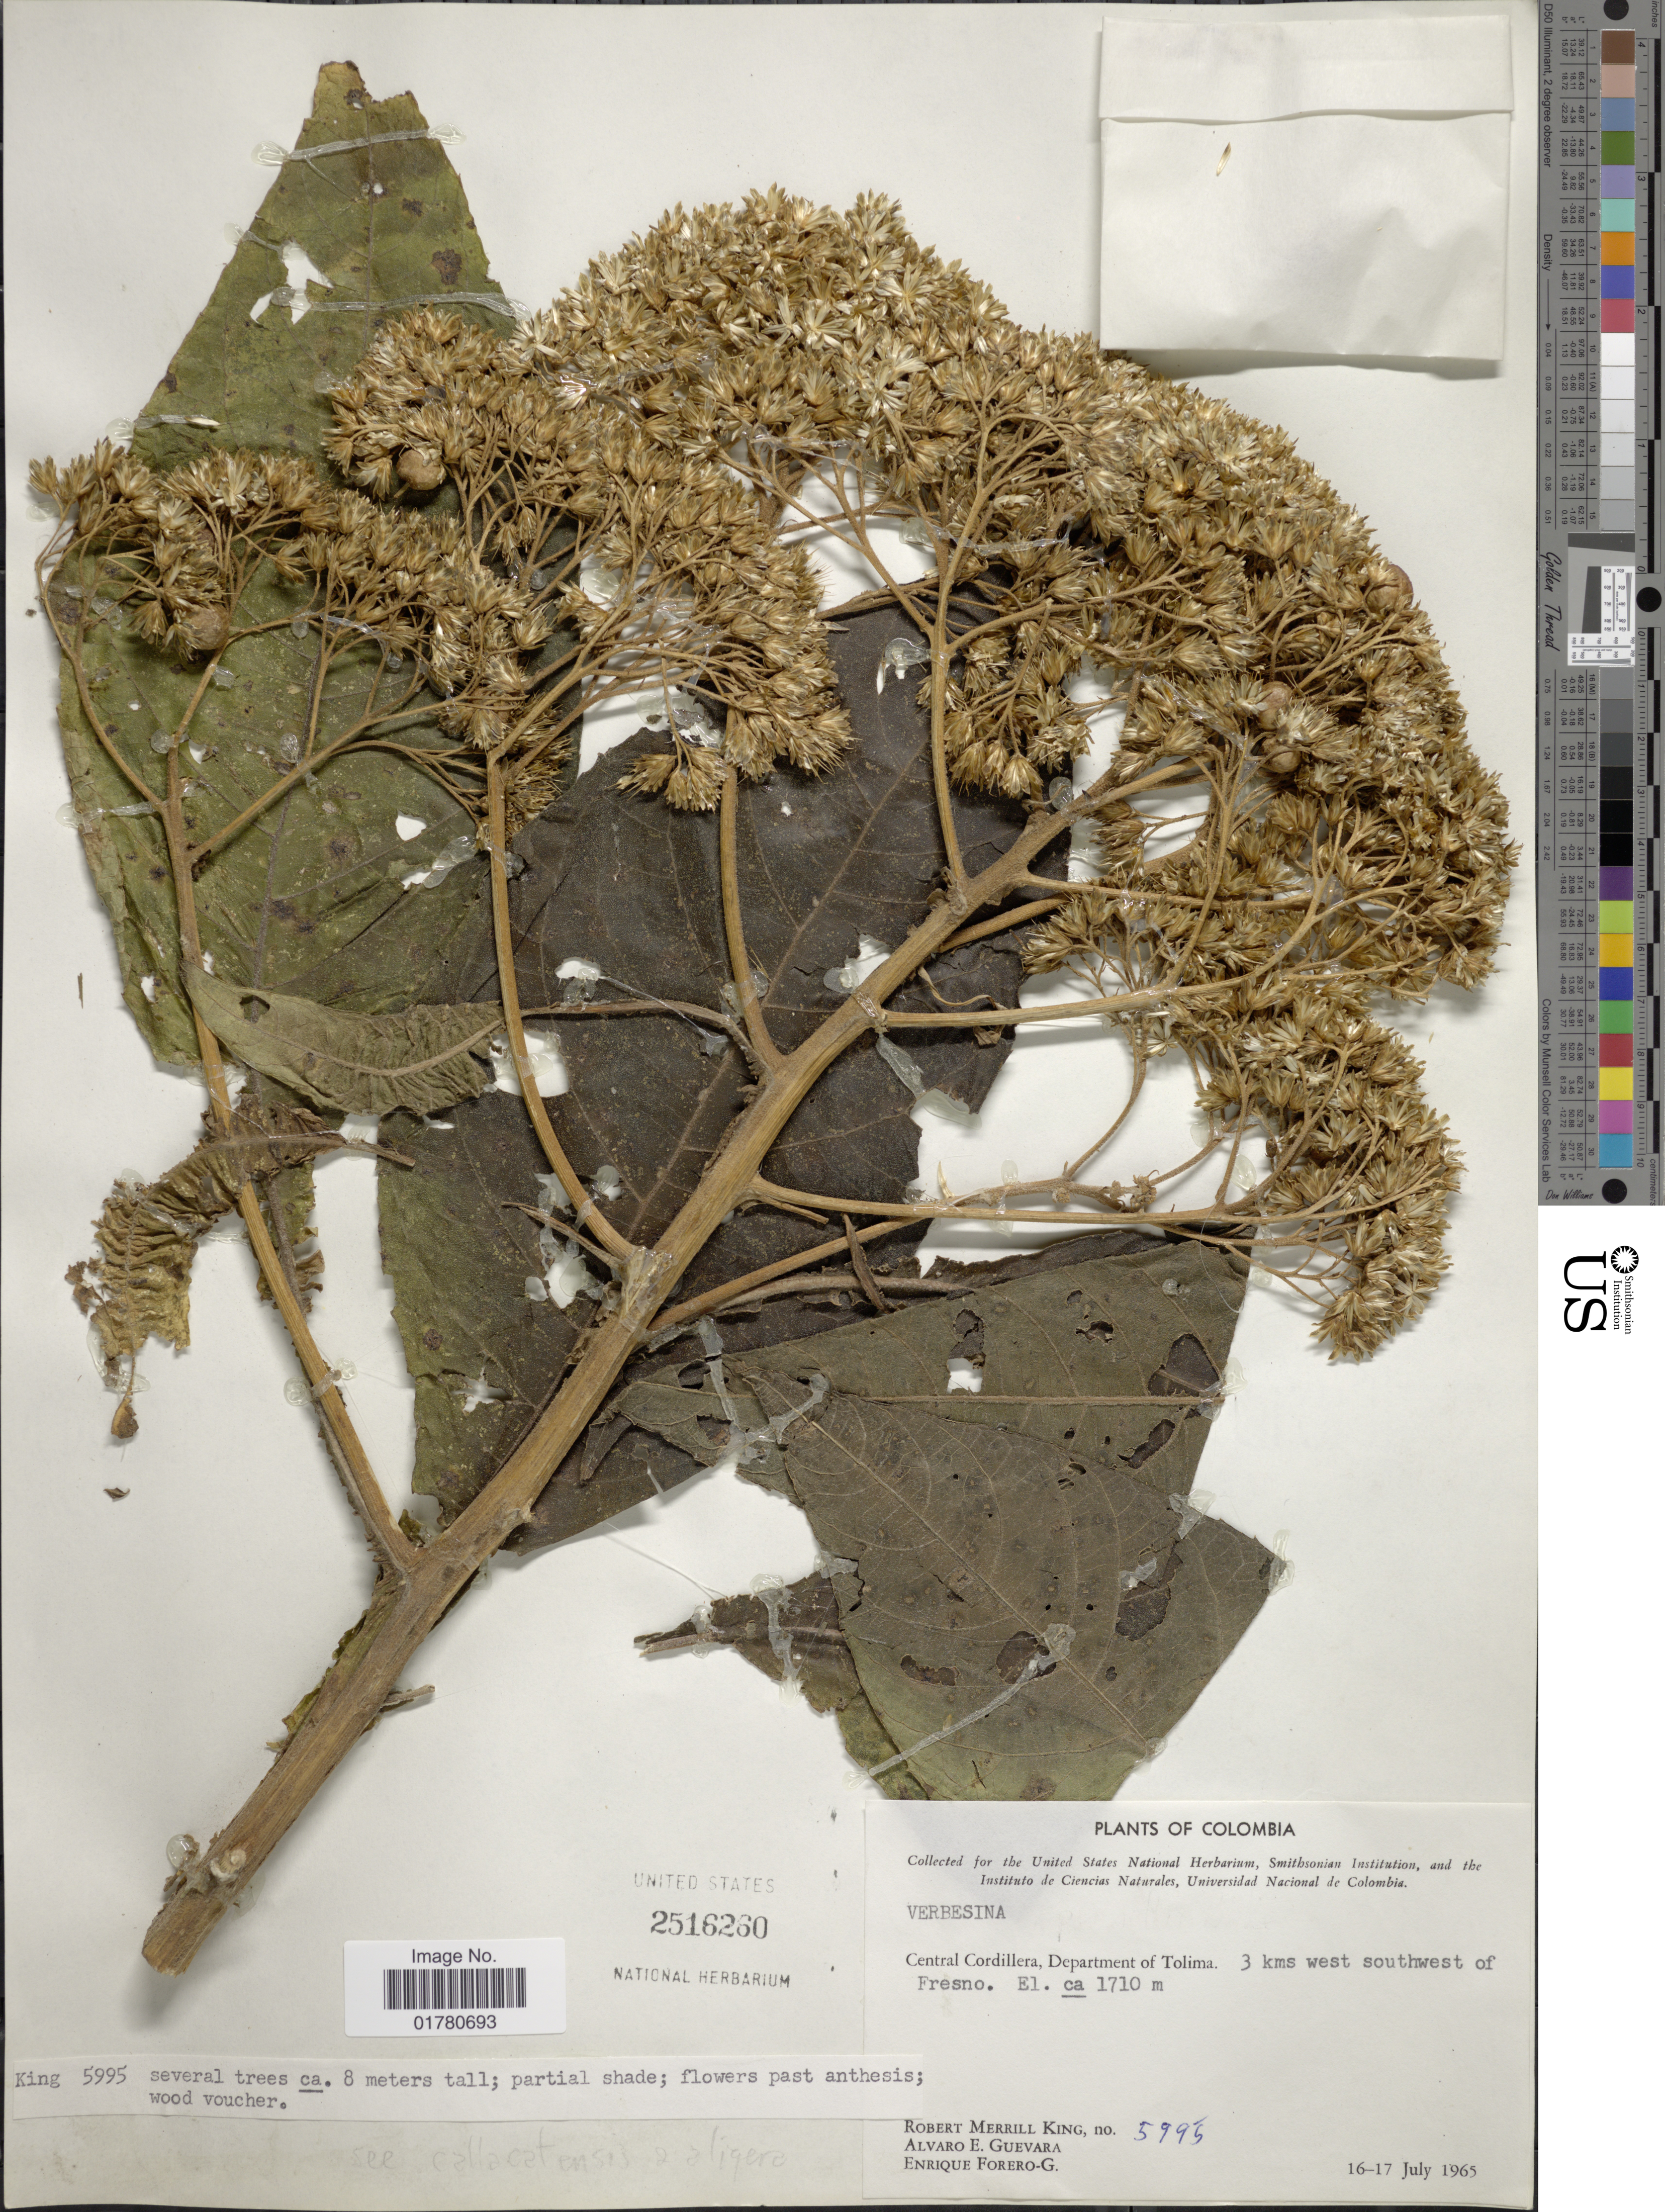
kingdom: Plantae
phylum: Tracheophyta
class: Magnoliopsida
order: Asterales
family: Asteraceae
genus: Verbesina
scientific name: Verbesina caracasana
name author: B.L. Rob. & Greenm.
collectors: R. M. King, A. E. Guevara & E. Forero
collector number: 5995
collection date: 1965-07-16/1965-07-17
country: Colombia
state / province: Tolima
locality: Central Cordillera, Department of Tolima. 3 kms west southwest of Fresno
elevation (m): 1710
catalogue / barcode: US 2516260